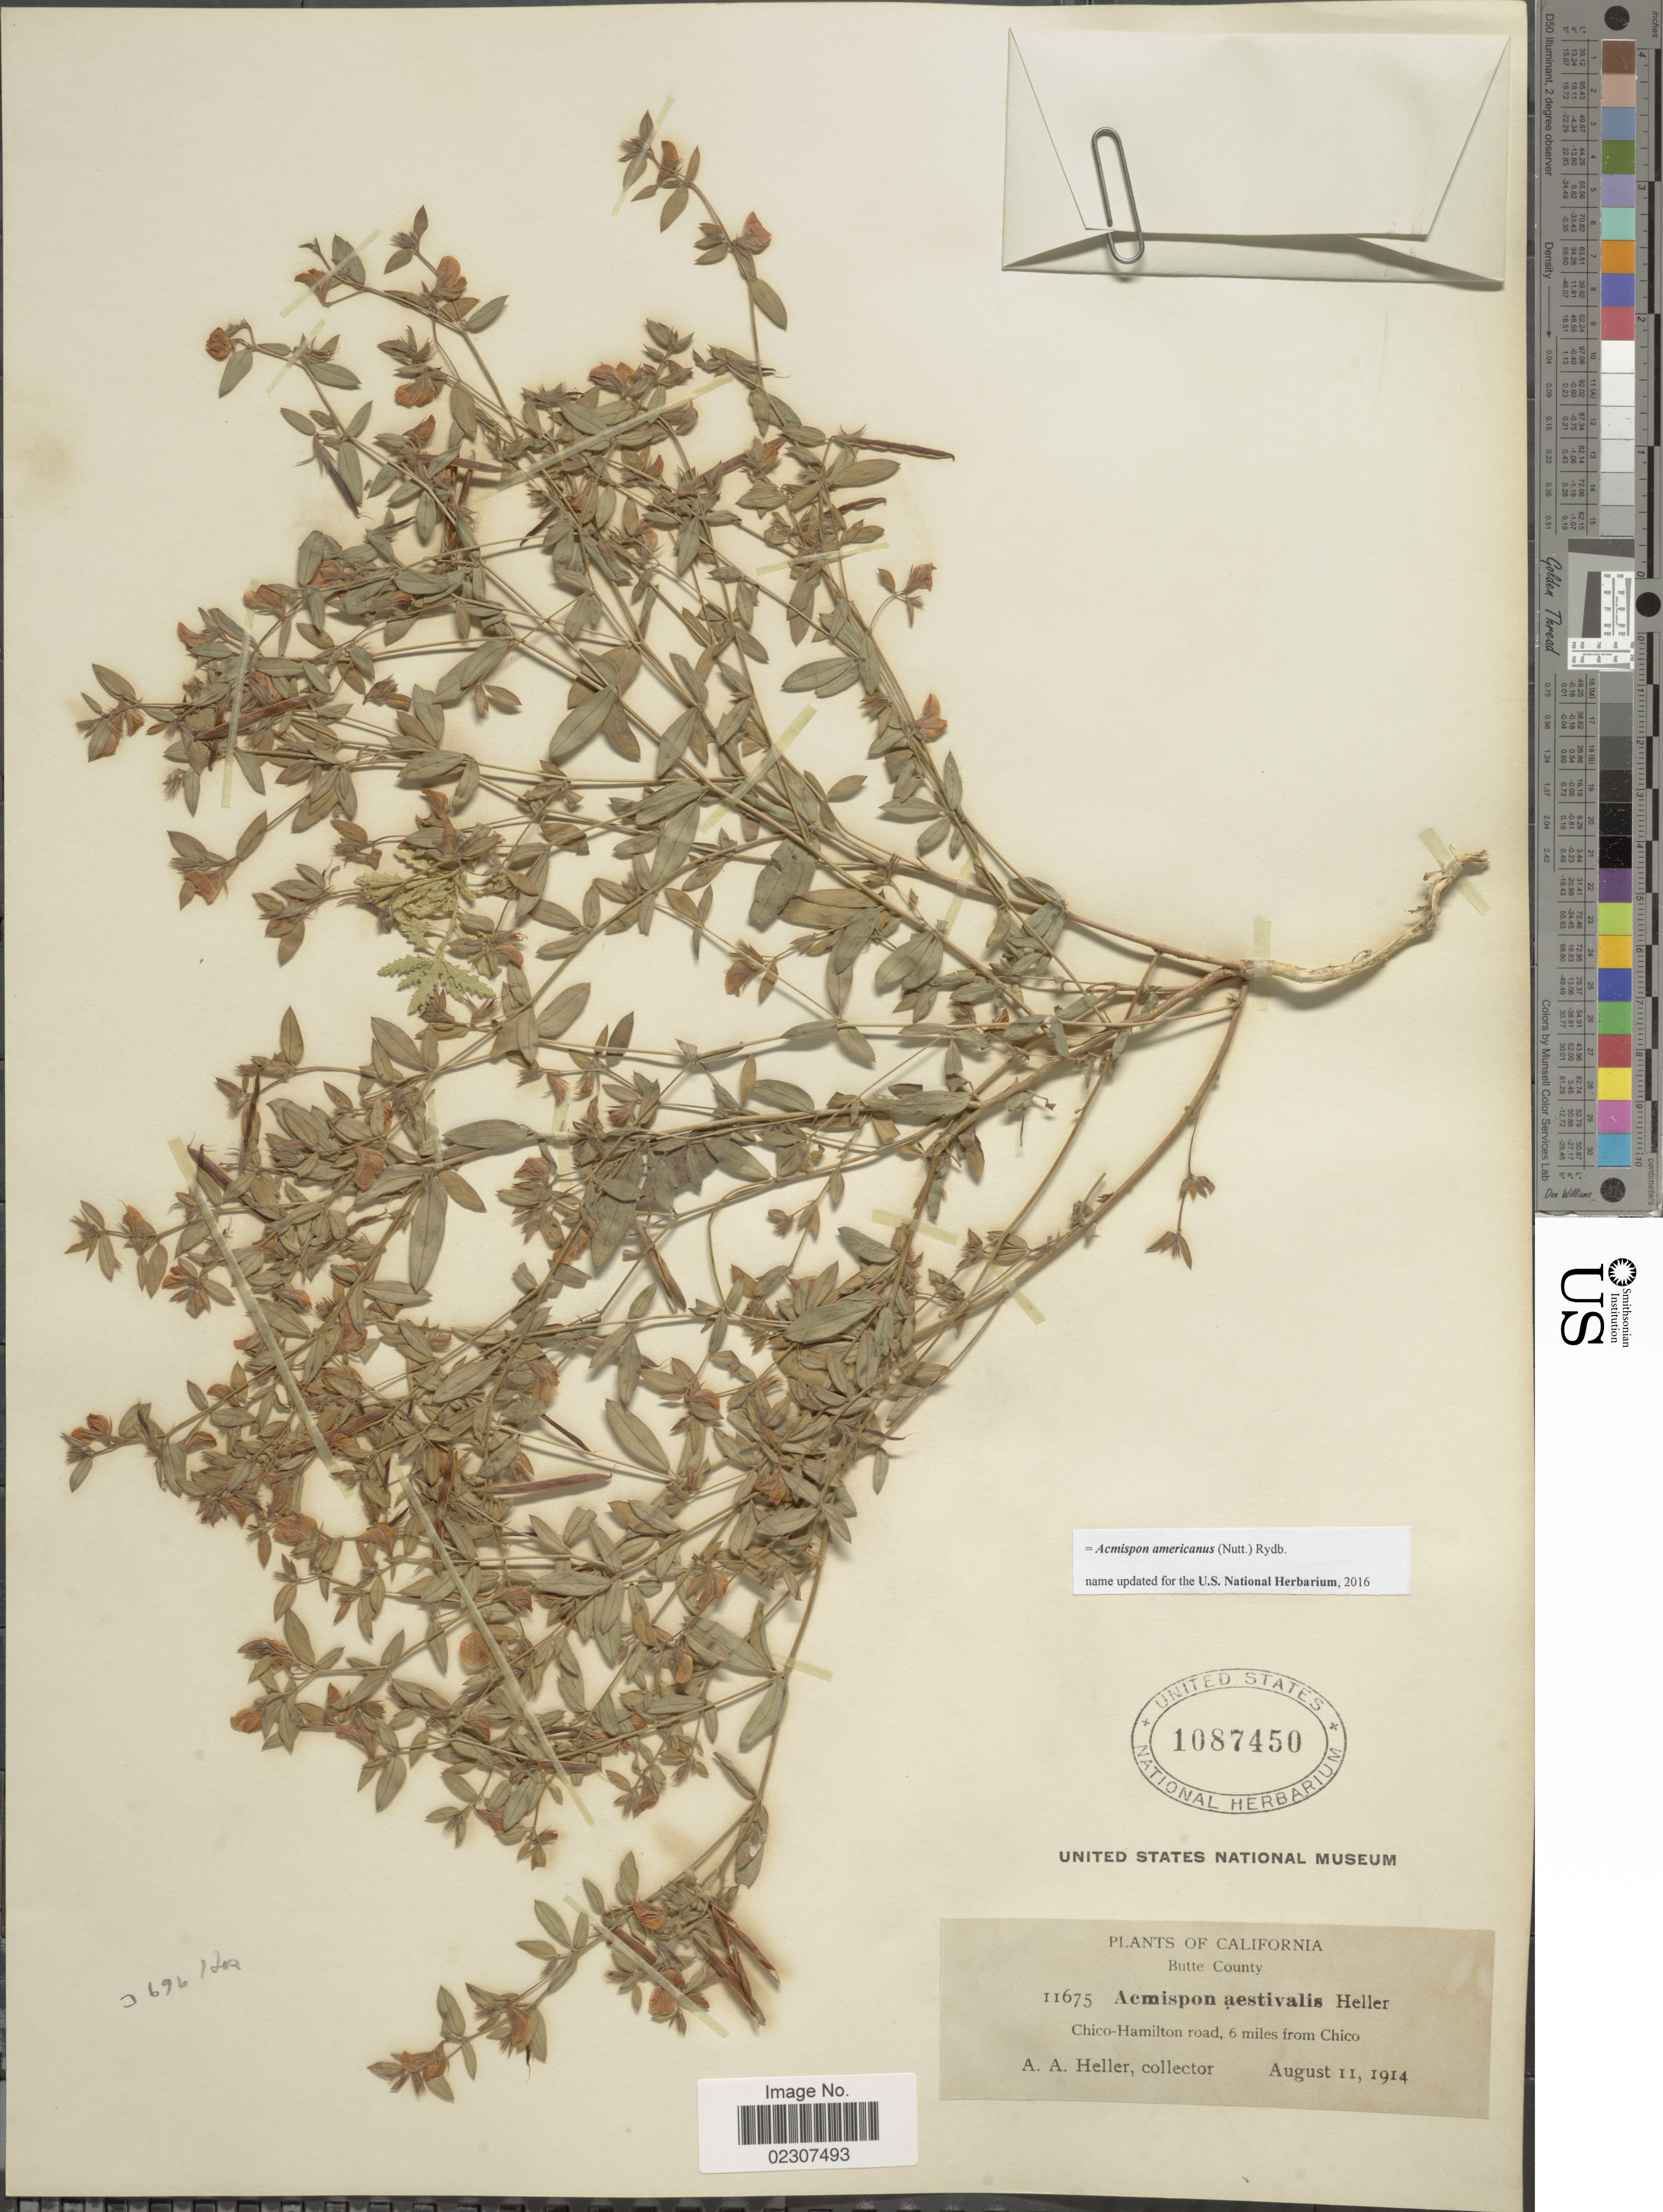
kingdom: Plantae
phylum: Tracheophyta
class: Magnoliopsida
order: Fabales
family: Fabaceae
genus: Acmispon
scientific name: Acmispon americanus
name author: (Nutt.) Rydb.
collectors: A. A. Heller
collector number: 11675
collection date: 1914-08-11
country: United States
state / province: California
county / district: Butte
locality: California, Butte County, Chico-Hamilton road, 6 miles from Chico.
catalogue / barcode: US 1087450